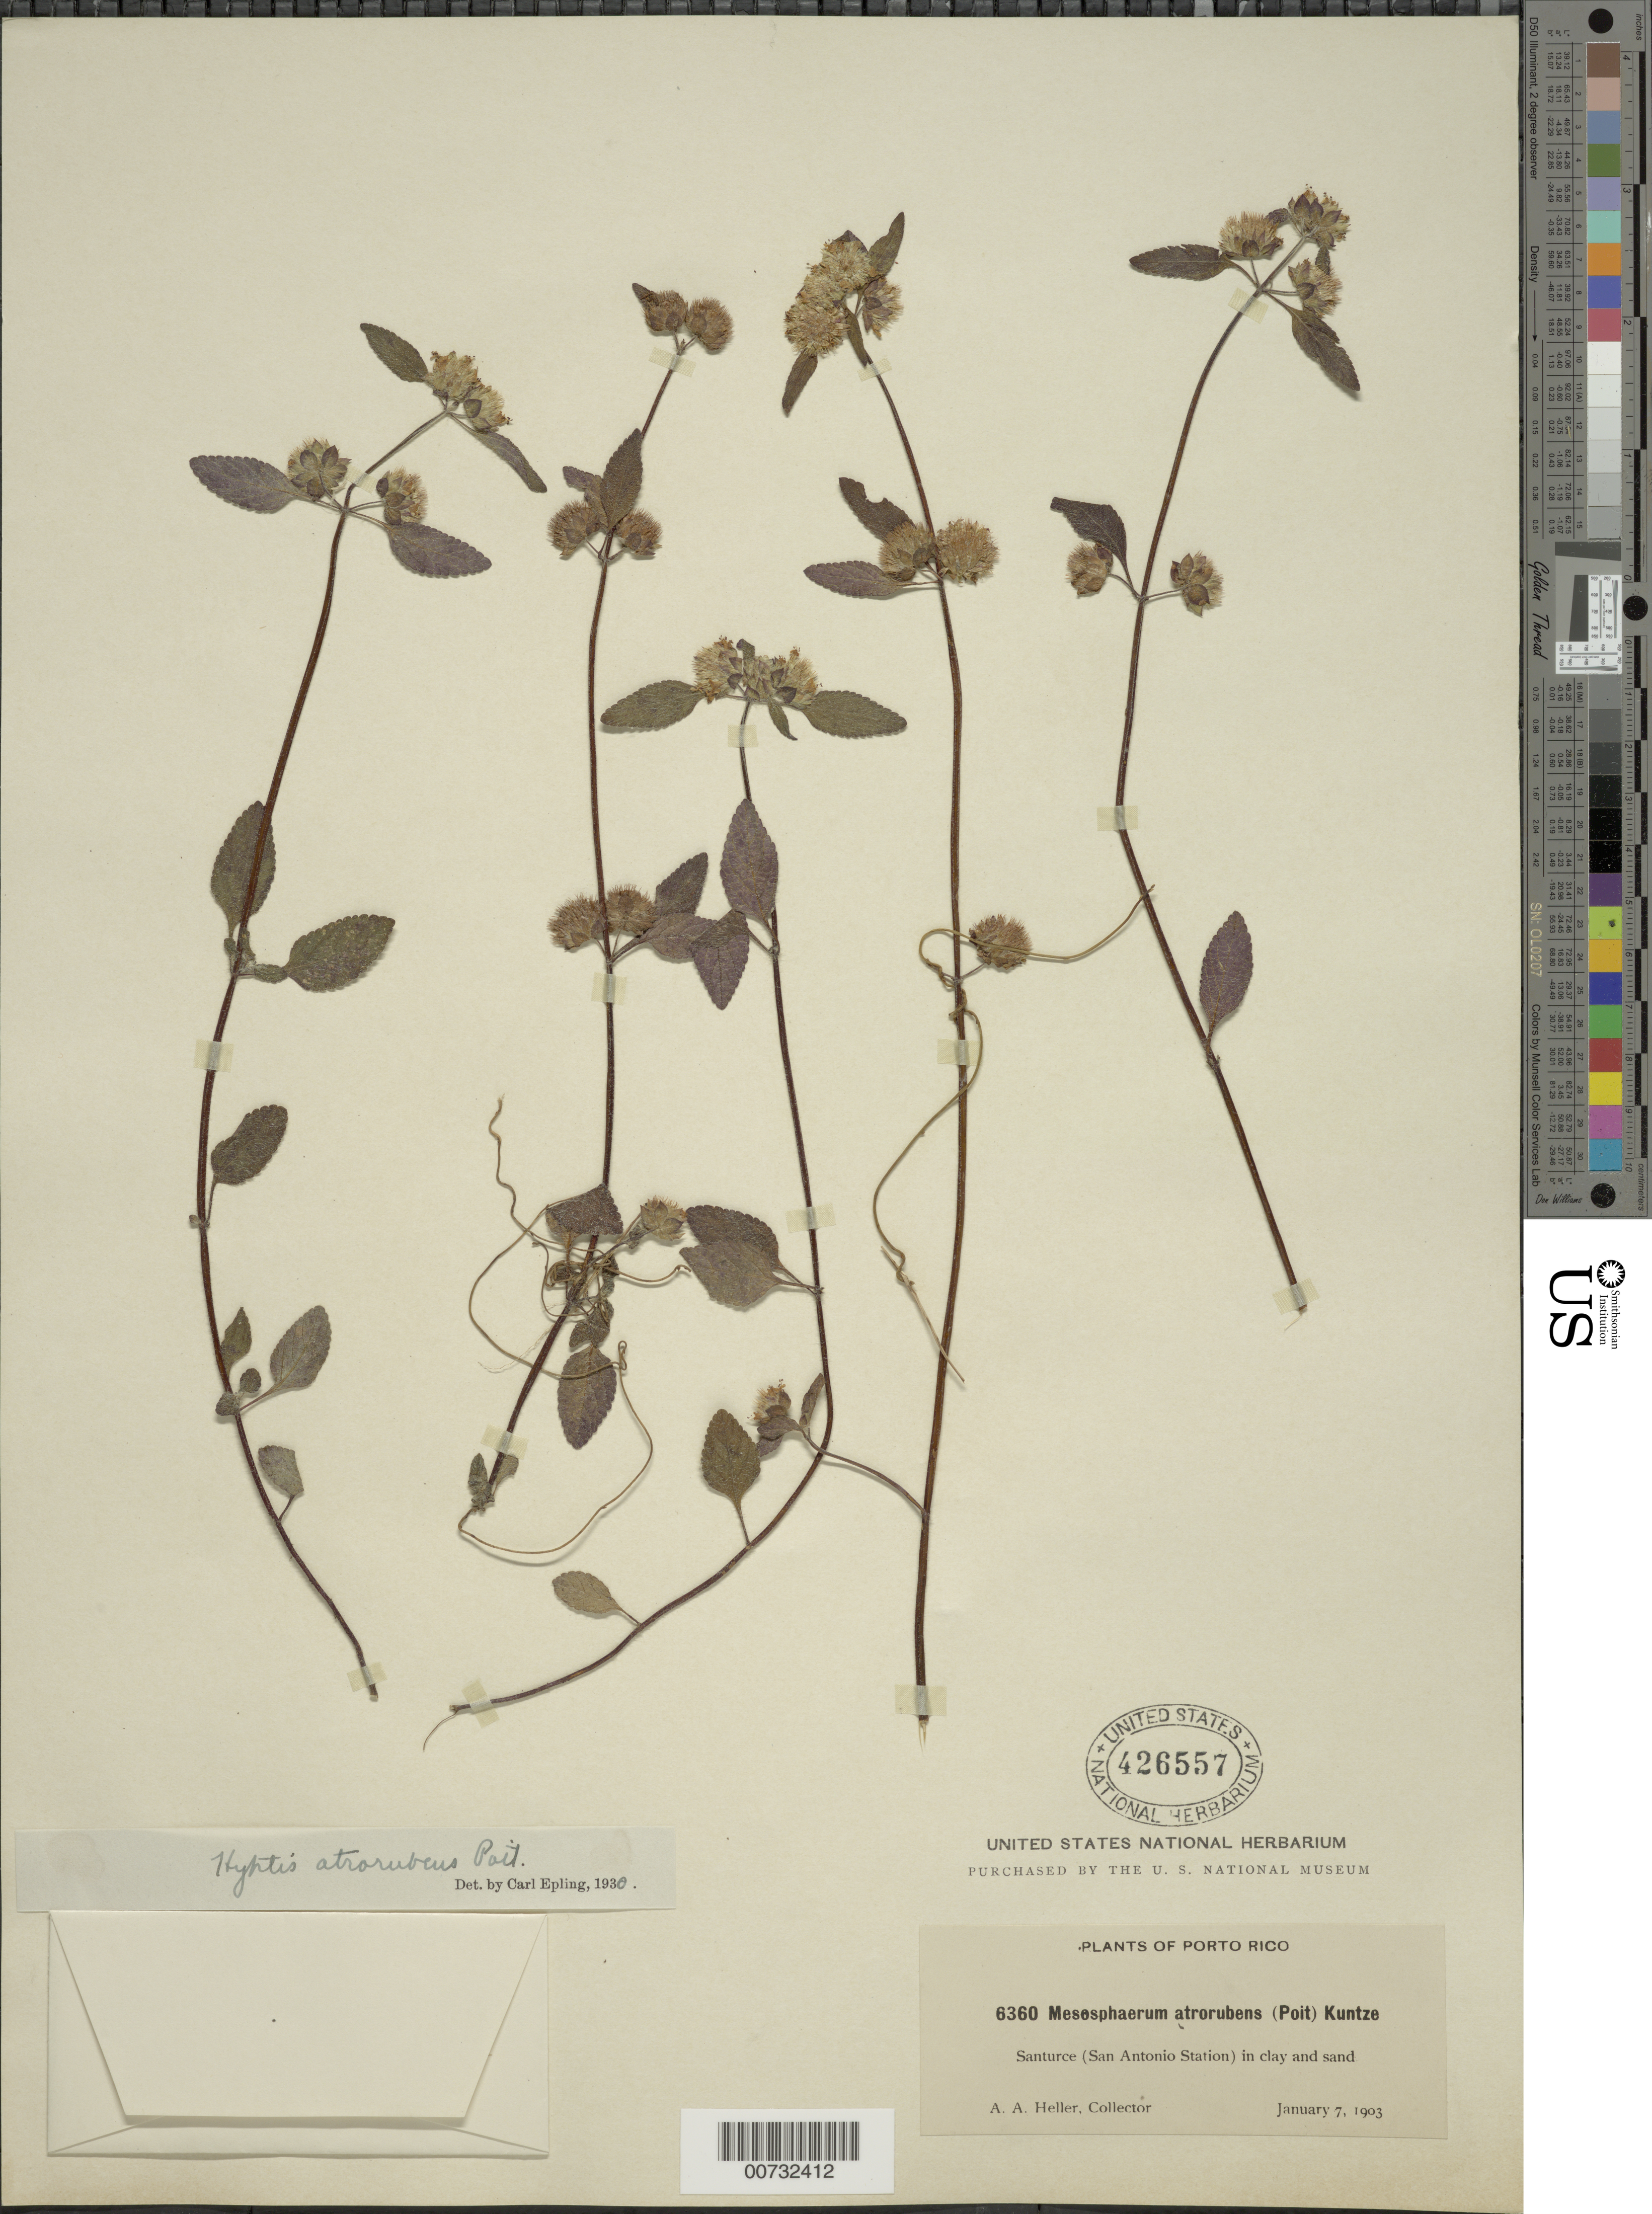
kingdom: Plantae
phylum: Tracheophyta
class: Magnoliopsida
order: Lamiales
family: Lamiaceae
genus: Hyptis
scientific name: Hyptis atrorubens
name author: Poit.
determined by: Epling, C. C.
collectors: A. A. Heller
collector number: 6360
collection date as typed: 07 Jan 1903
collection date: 1903-01-07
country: Puerto Rico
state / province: San Juan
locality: Santurce (San Antonio Station)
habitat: In clay and sand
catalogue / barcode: US 426557